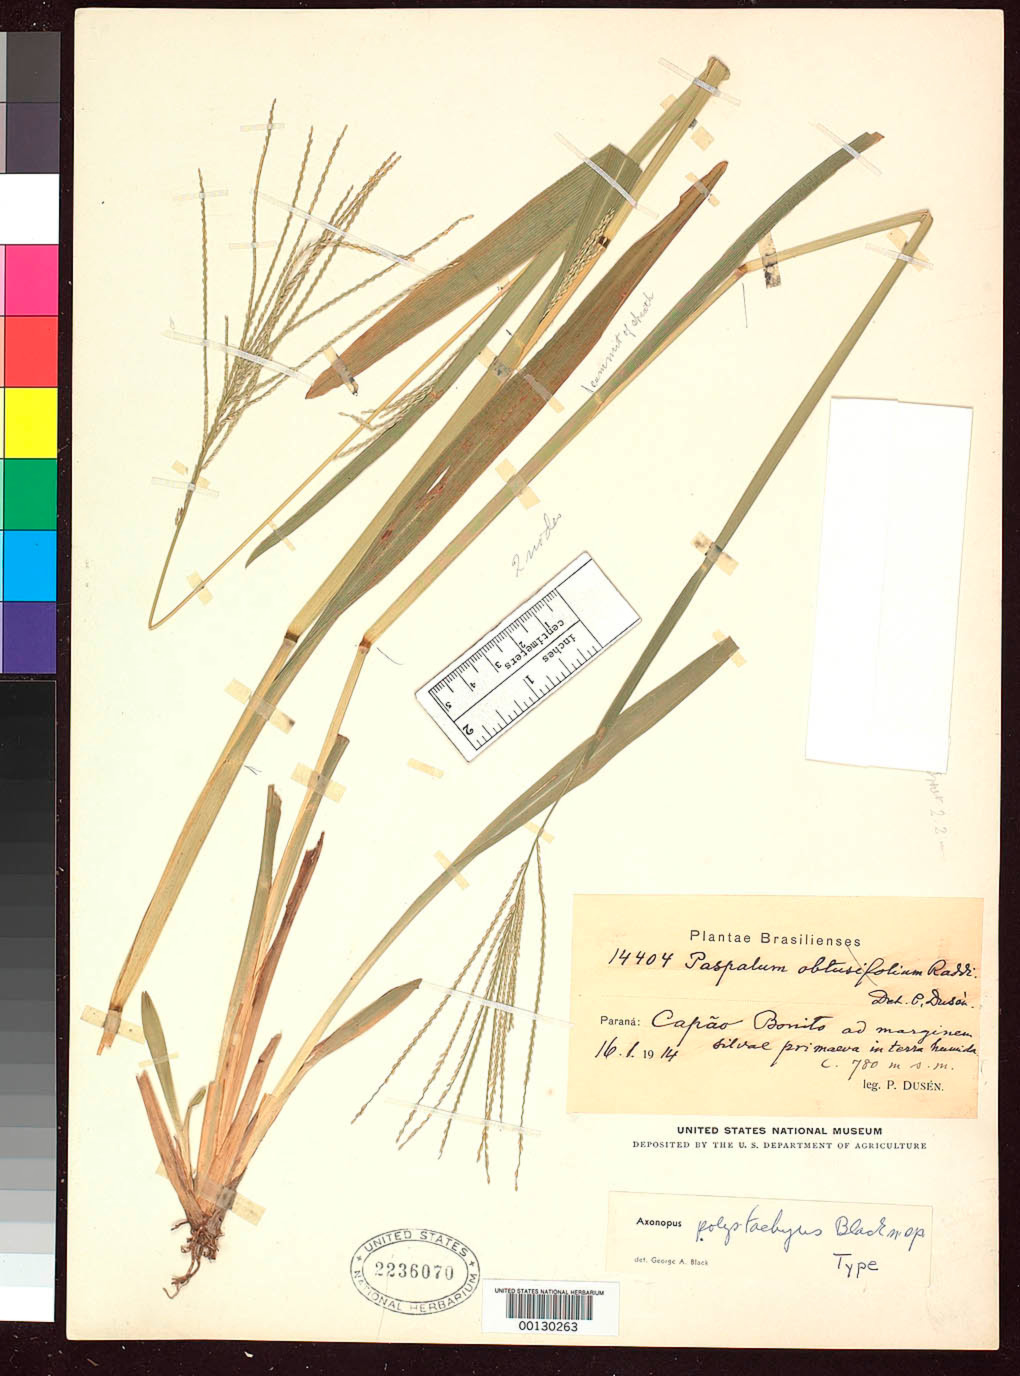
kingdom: Plantae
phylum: Tracheophyta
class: Liliopsida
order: Poales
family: Poaceae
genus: Axonopus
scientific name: Axonopus polystachyus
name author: G.A. Black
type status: Holotype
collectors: P. Dusén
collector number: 14404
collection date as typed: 16 Jan 1914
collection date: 1914-01-16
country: Brazil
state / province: Paraná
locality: Capao Bonito ad marginem.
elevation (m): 780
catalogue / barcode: US 2236070